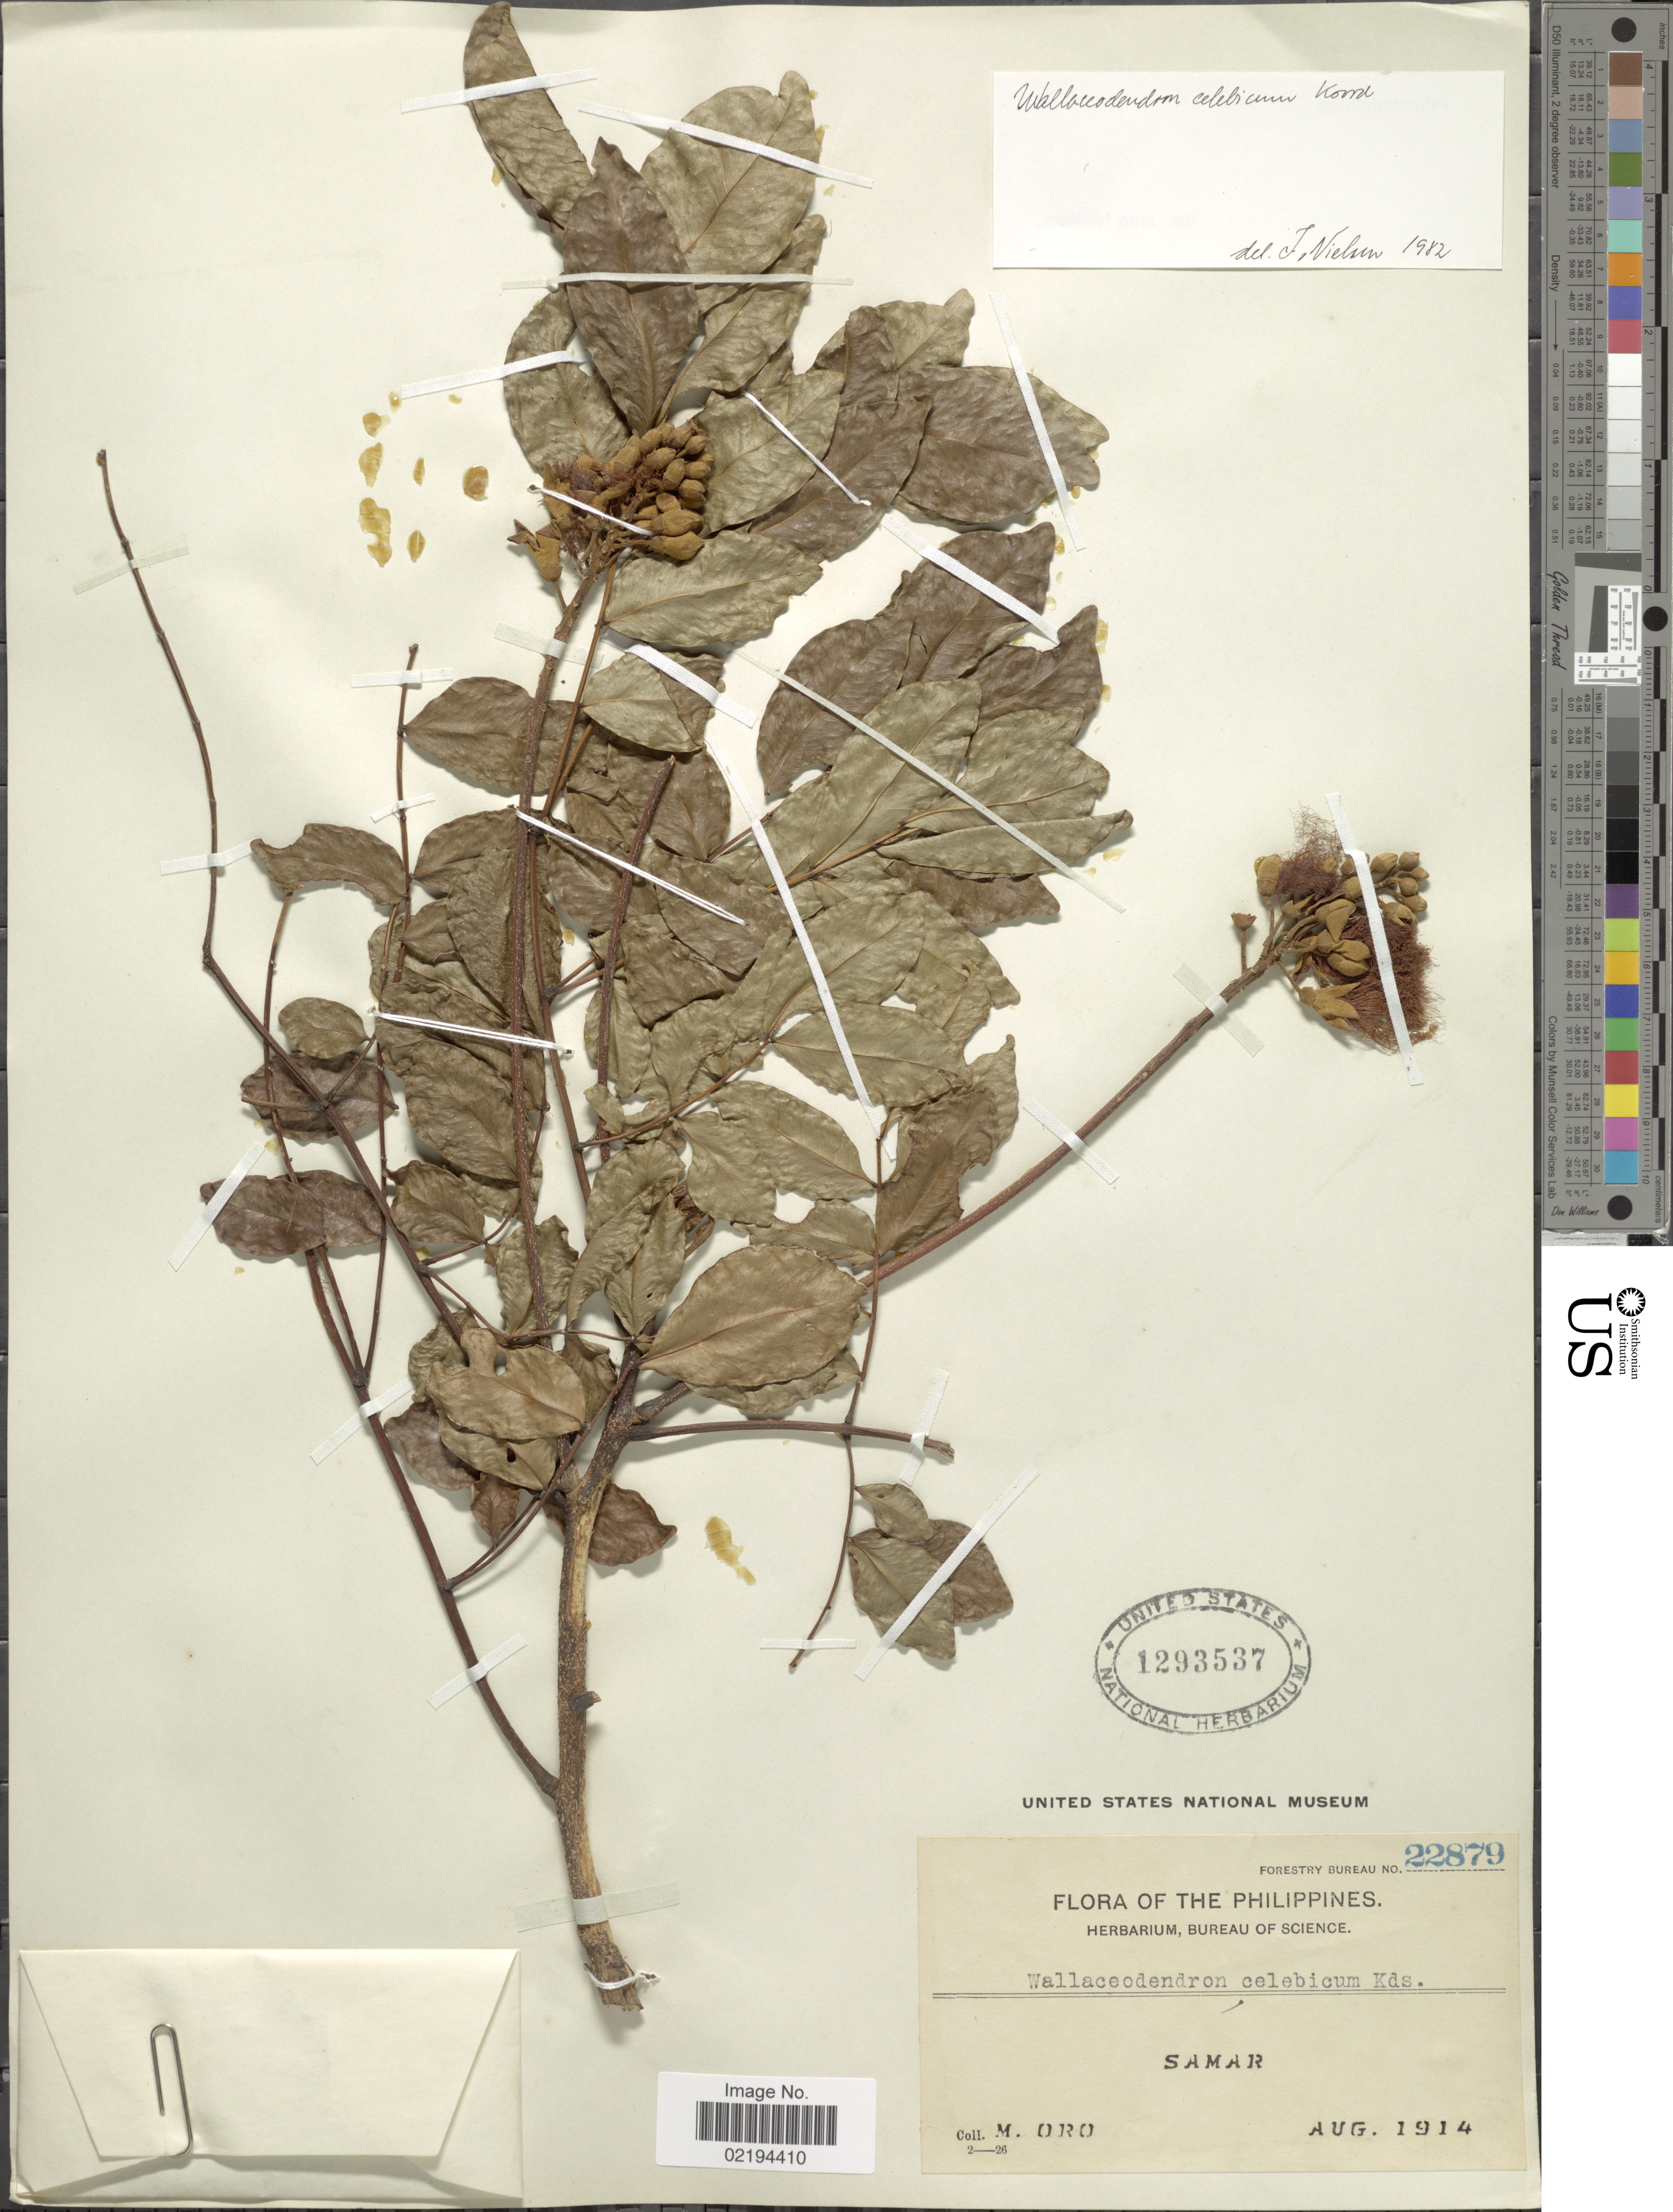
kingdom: Plantae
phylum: Tracheophyta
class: Magnoliopsida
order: Fabales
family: Fabaceae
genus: Wallaceodendron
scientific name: Wallaceodendron celebicum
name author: Koord.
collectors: M. Oro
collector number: Forestry Bureau 22879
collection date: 1914-08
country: Philippines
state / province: Eastern Visayas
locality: Samar.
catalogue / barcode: US 1293537